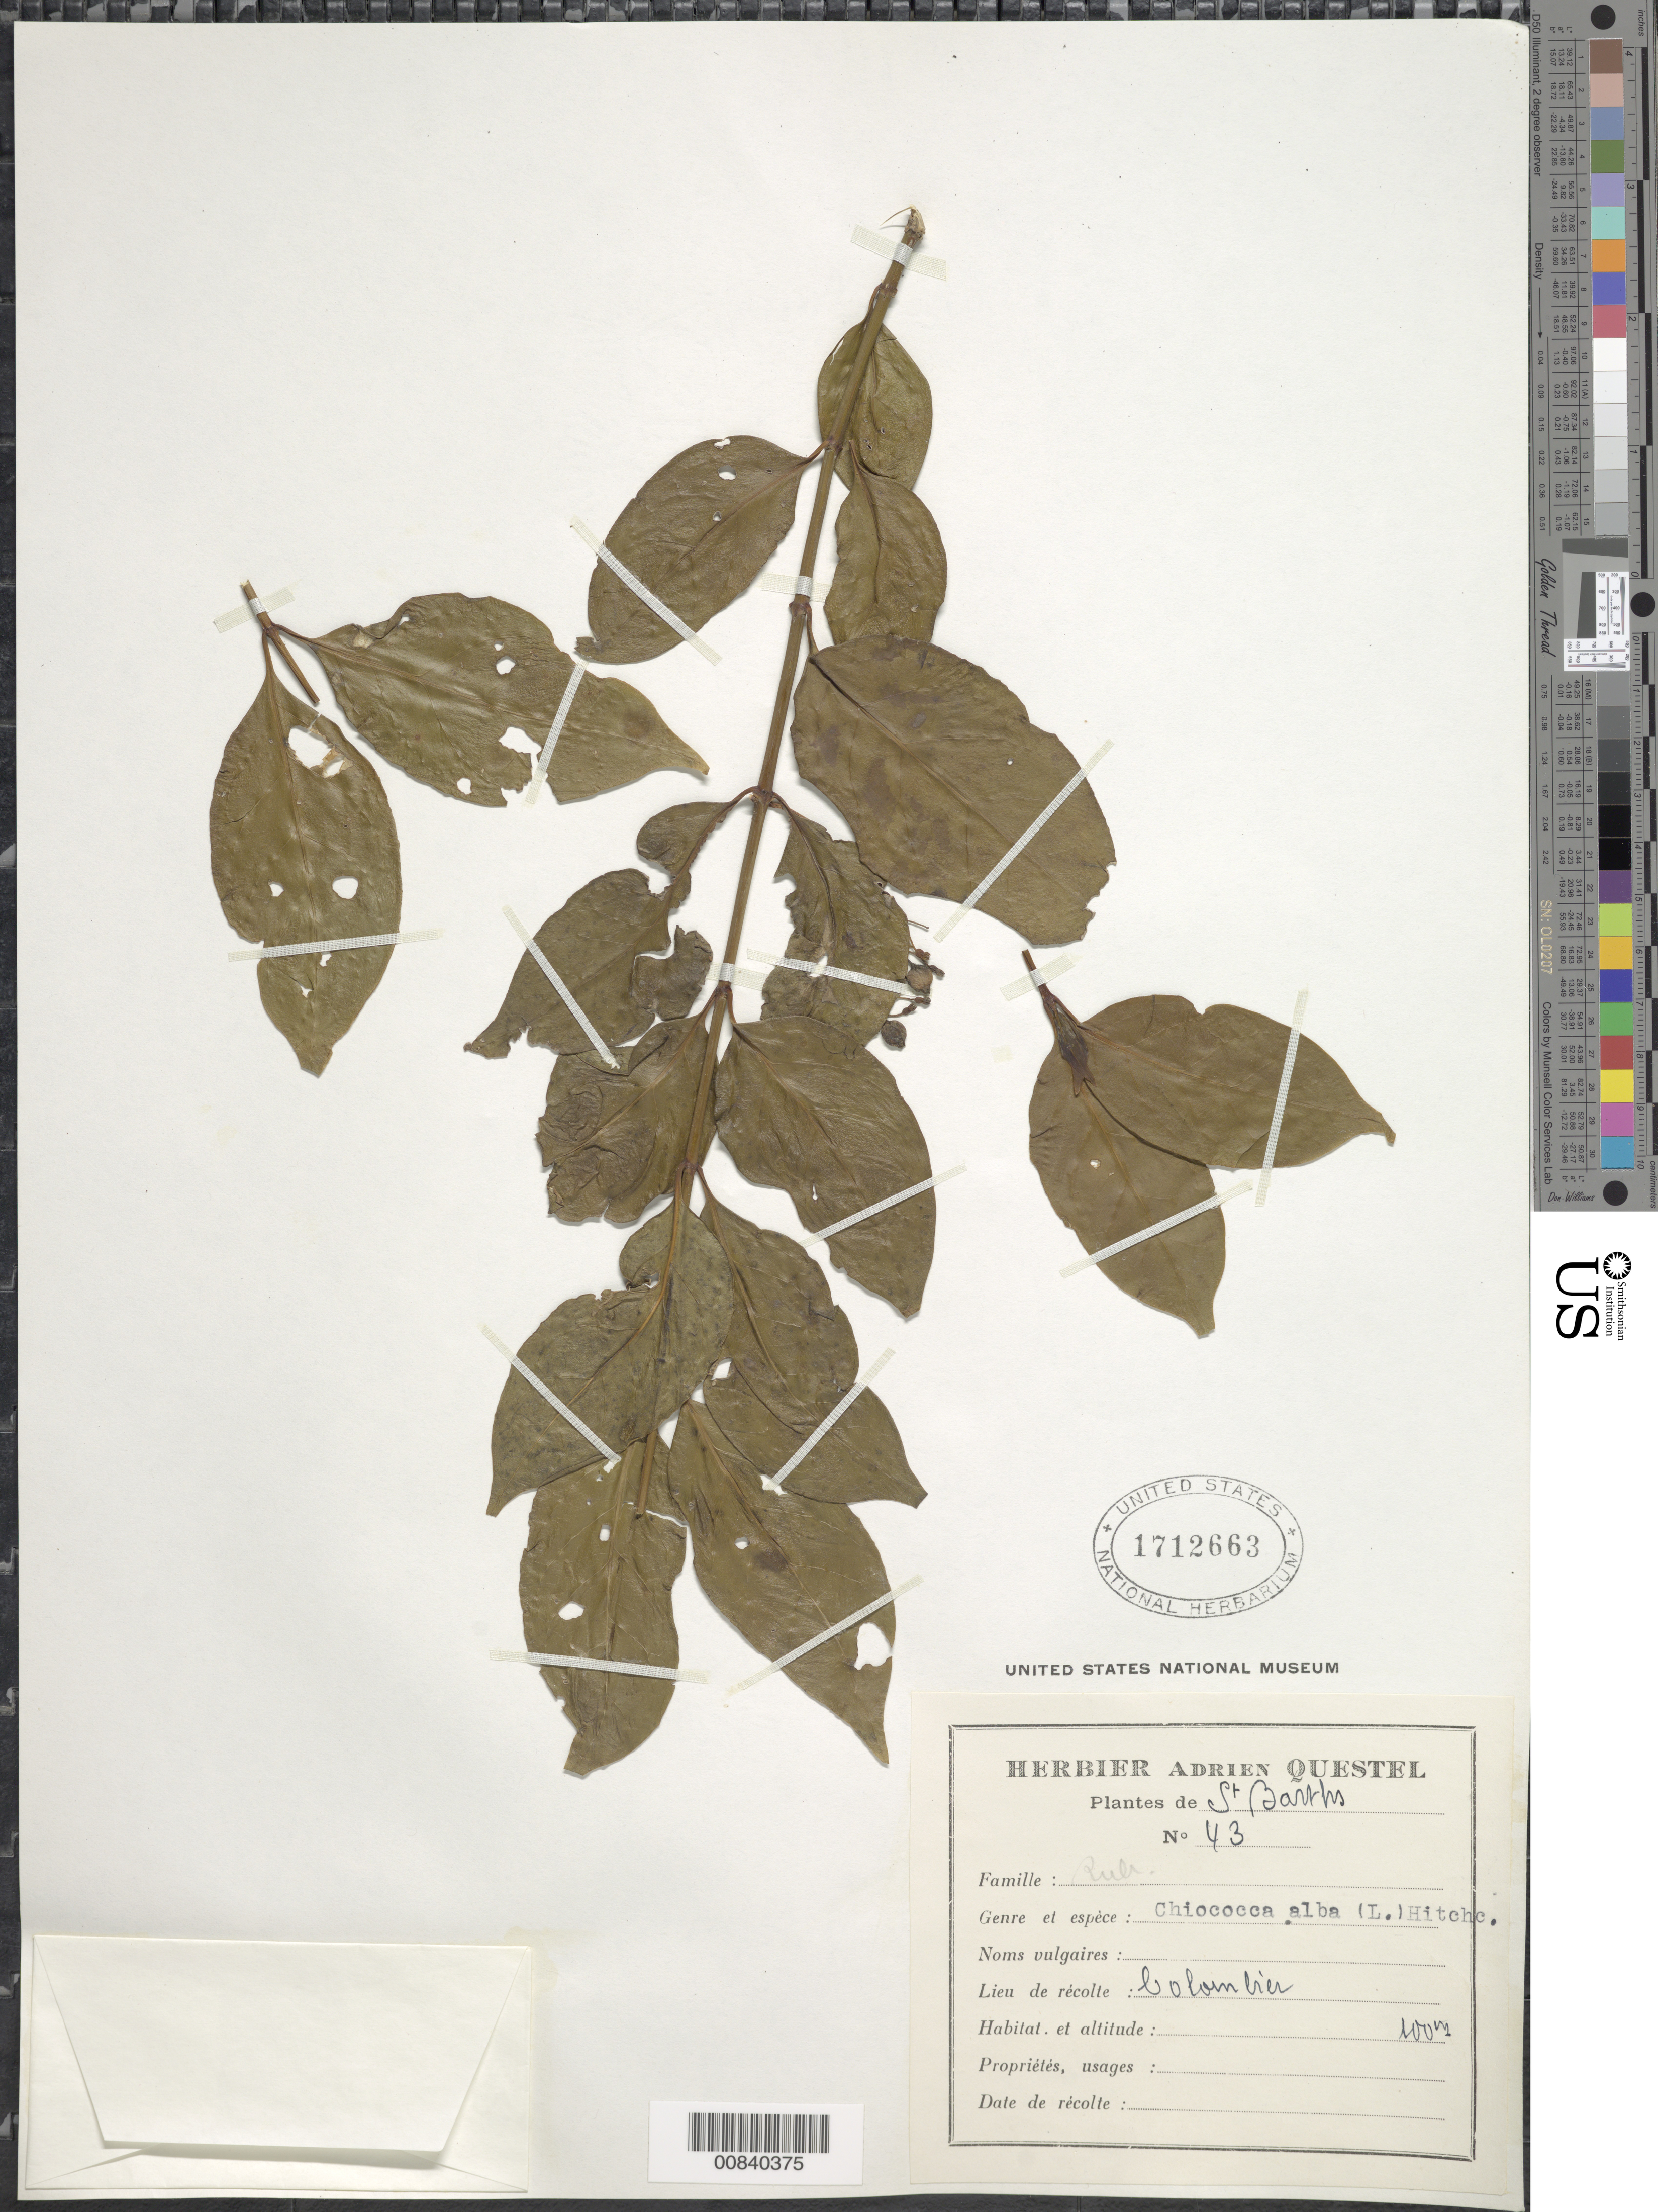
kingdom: Plantae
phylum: Tracheophyta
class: Magnoliopsida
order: Gentianales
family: Rubiaceae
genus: Chiococca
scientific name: Chiococca alba subsp. alba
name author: (L.) Hitchc.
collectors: A. Questel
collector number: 43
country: Saint Barthélemy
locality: Colorn trà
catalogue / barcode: US 1712663